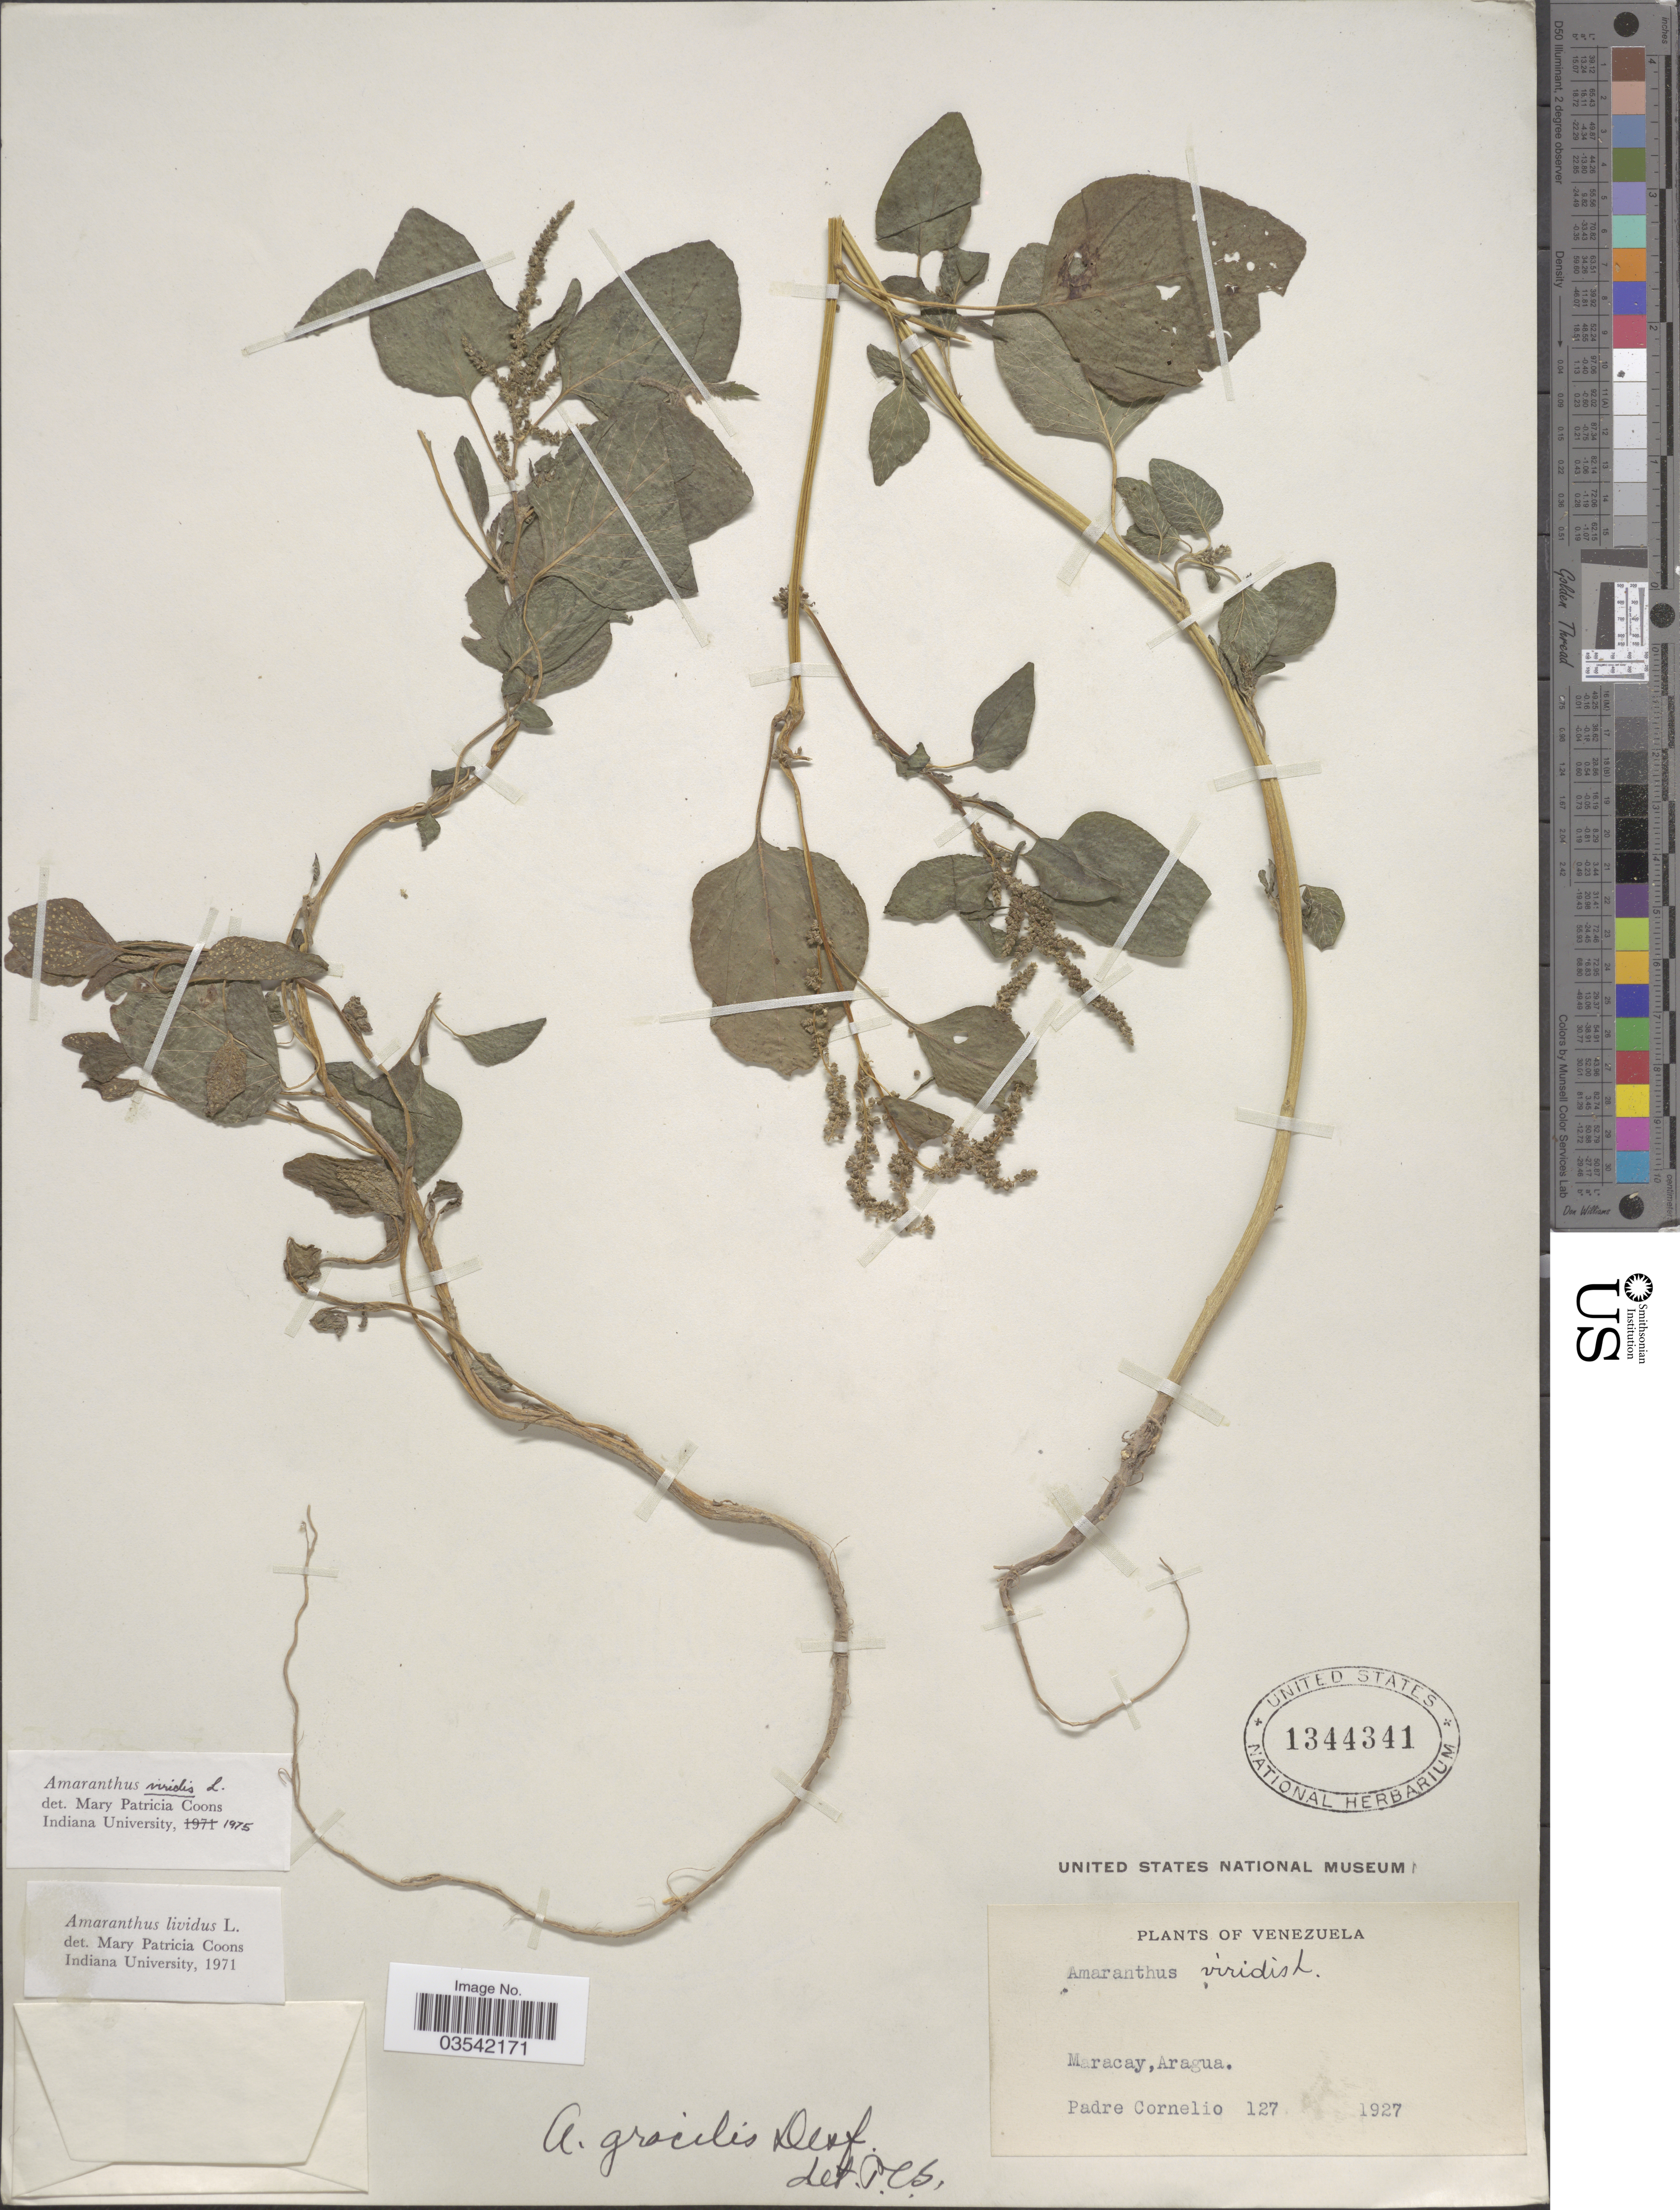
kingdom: Plantae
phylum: Tracheophyta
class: Magnoliopsida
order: Caryophyllales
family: Amaranthaceae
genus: Amaranthus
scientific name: Amaranthus viridis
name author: L.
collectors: P. Cornelio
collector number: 127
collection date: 1927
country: Venezuela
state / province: Aragua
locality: Maracay.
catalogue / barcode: US 1344341